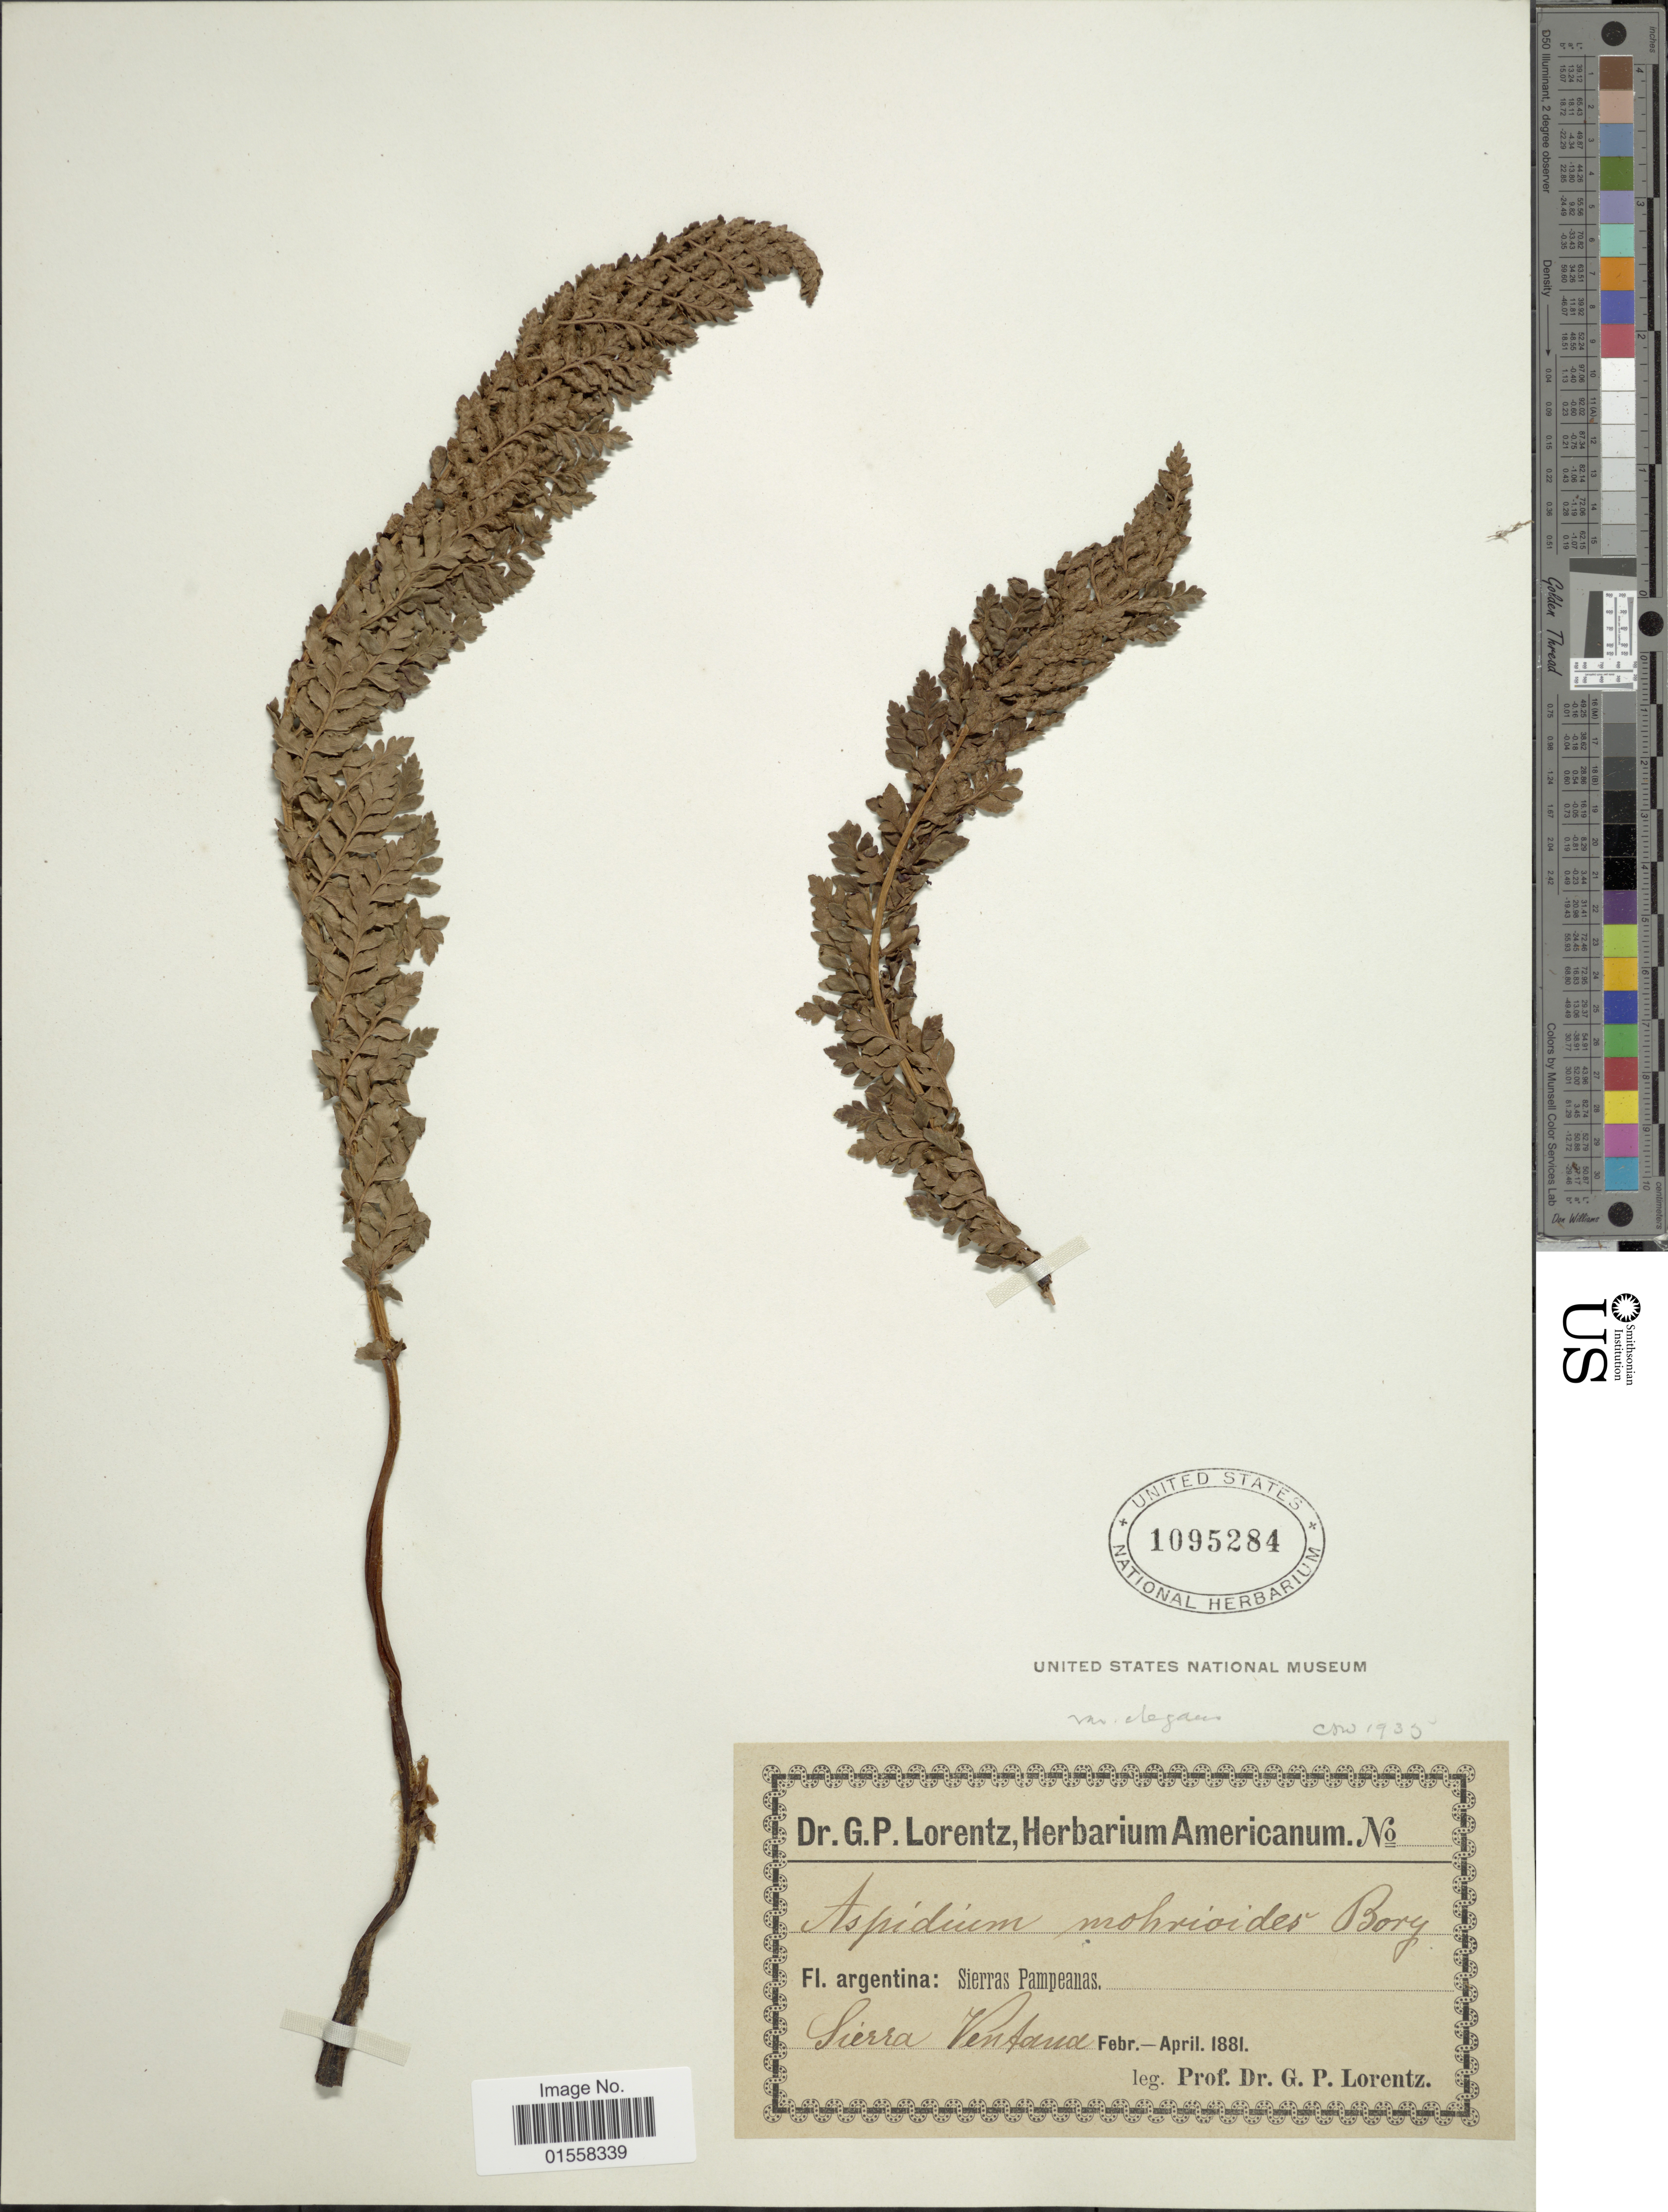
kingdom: Plantae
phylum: Tracheophyta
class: Polypodiopsida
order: Polypodiales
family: Dryopteridaceae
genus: Polystichum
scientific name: Polystichum mohrioides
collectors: P. G. Lorentz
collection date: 1881-02/1881-04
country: Argentina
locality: Argentina: Sierras Pampeanas, Sierra Ventana.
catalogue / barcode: US 1095284